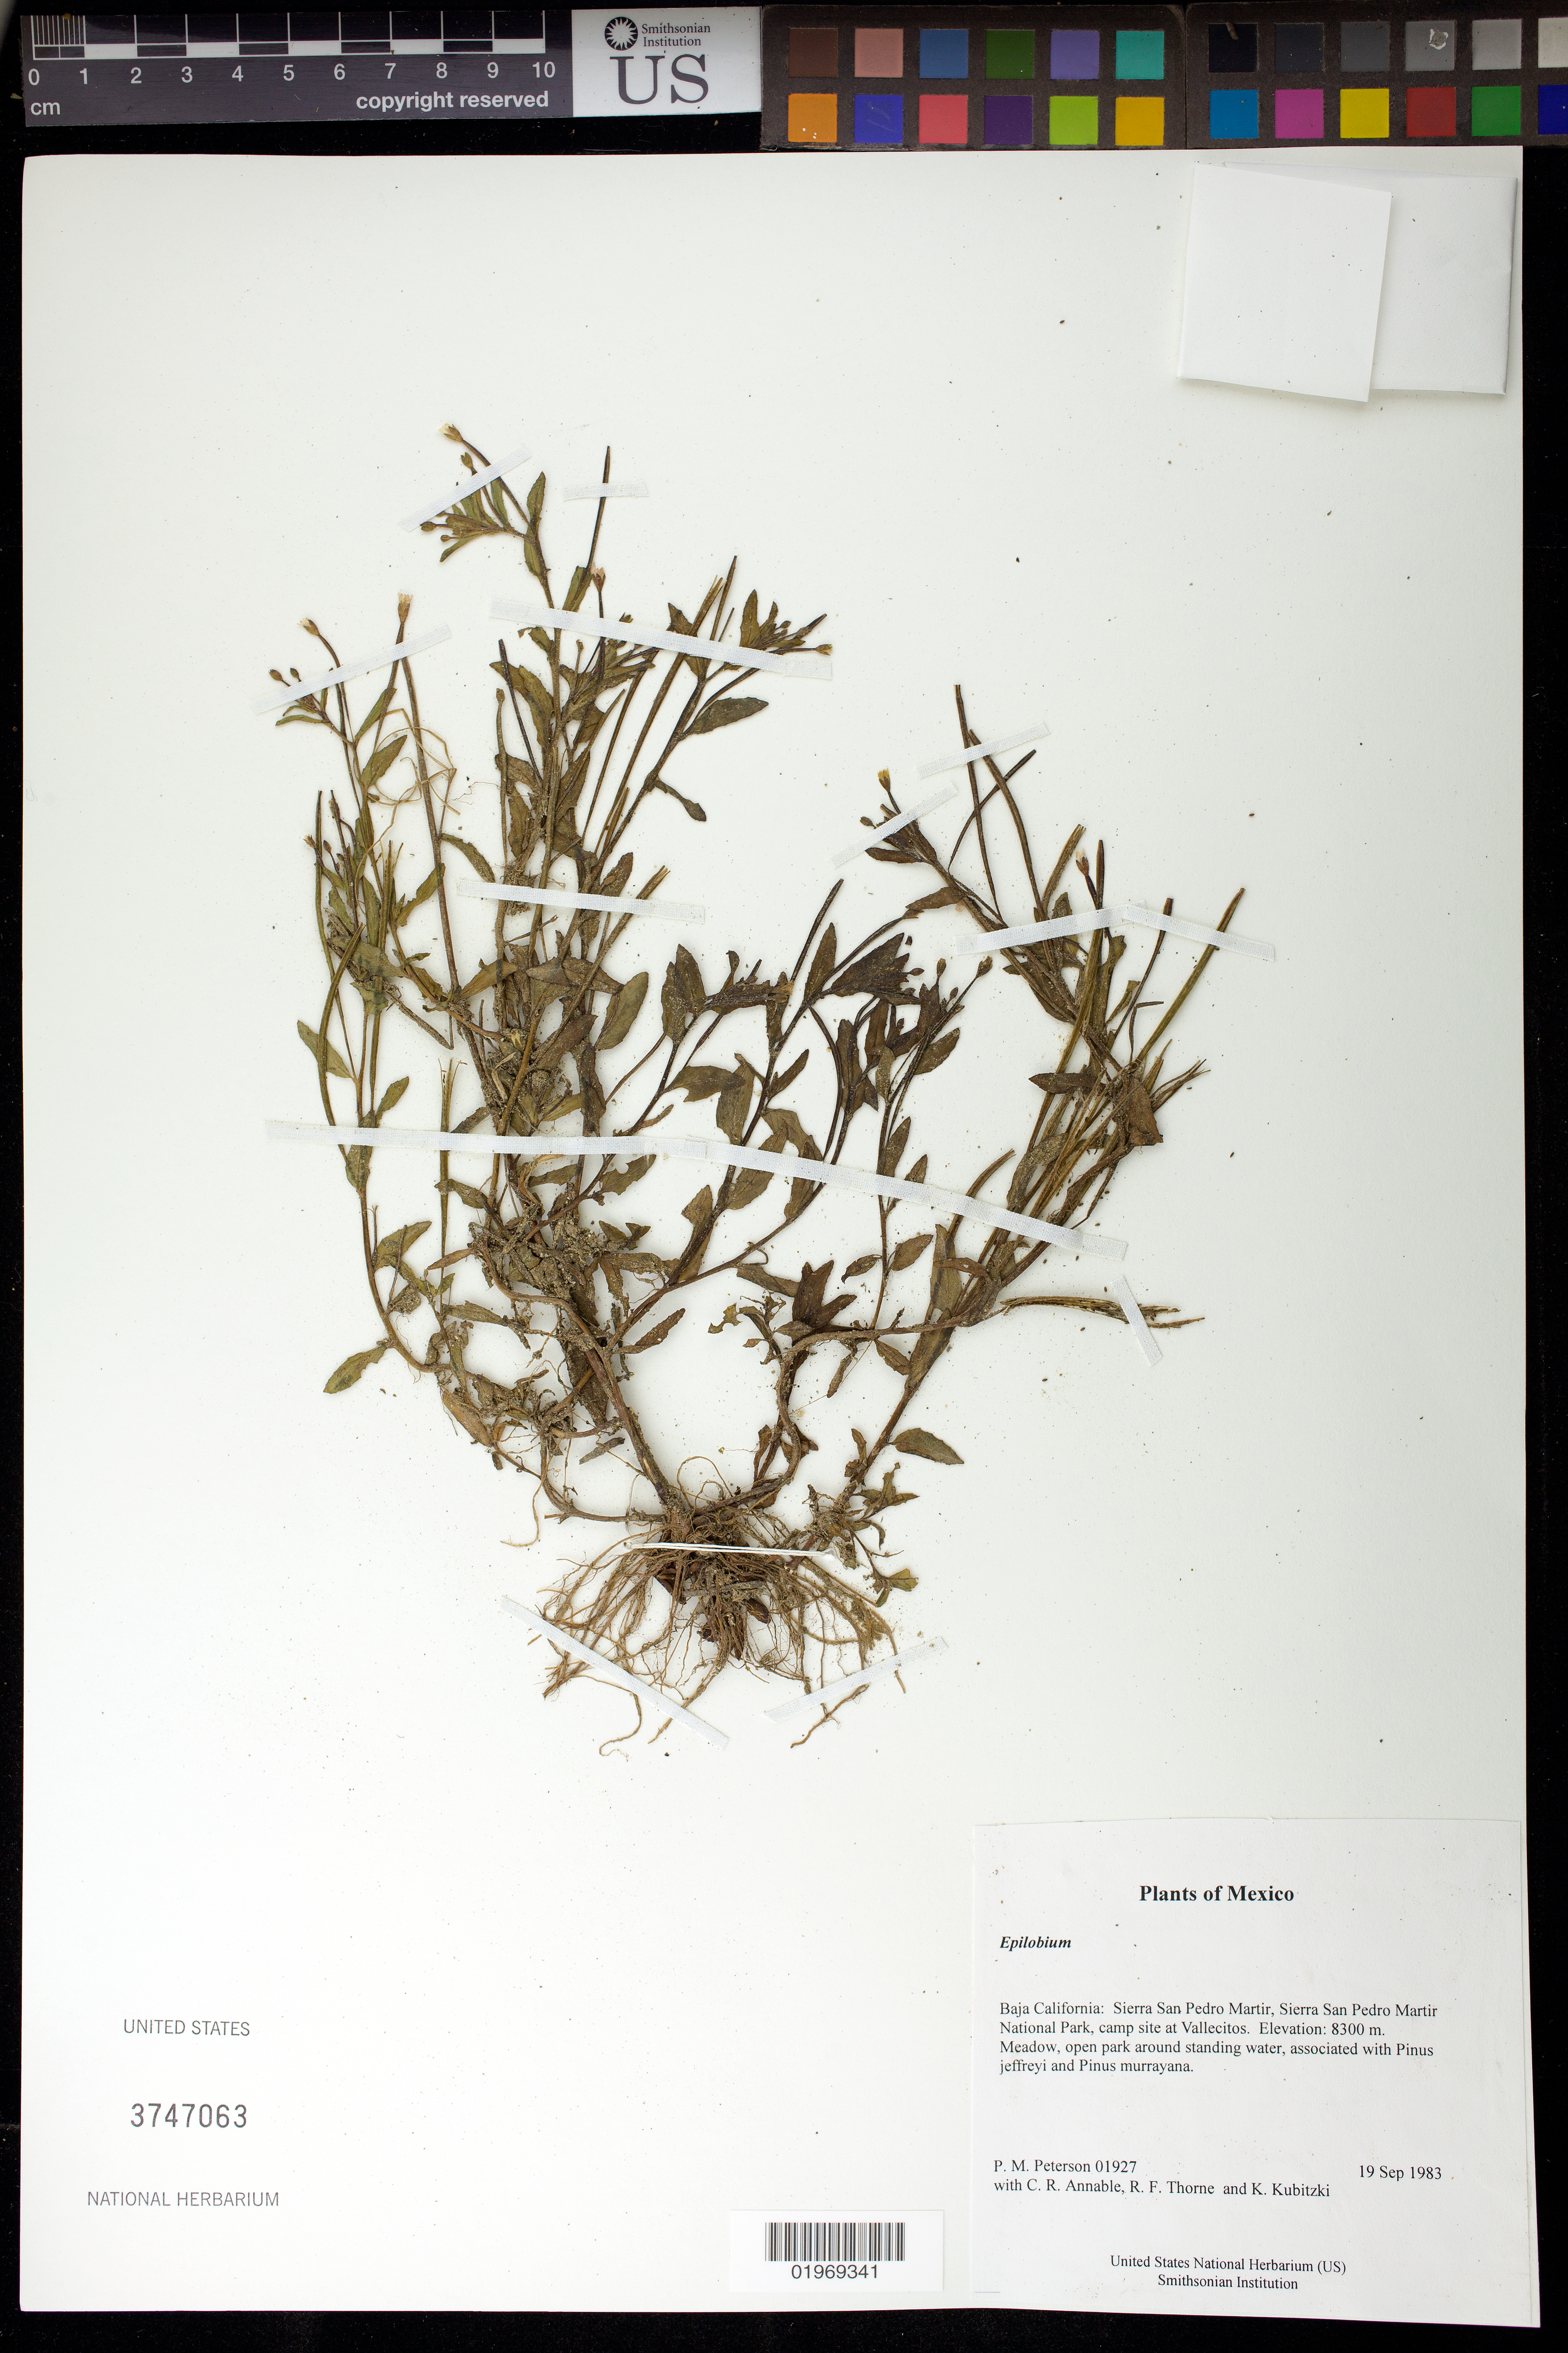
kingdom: Plantae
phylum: Tracheophyta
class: Magnoliopsida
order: Myrtales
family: Onagraceae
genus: Epilobium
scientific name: Epilobium glaberrimum subsp. glaberrimum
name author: Barbey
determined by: Wagner, W. L., (BOT), Smithsonian Institution - National Museum of Natural History (UNITED STATES)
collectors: P. M. Peterson, C. R. Annable, R. F. Thorne & K. Kubitzki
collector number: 01927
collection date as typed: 19 Sep 1983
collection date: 1983-09-19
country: Mexico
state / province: Baja California Norte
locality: Sierra San Pedro Martir, Sierra San Pedro Martir National Park, camp site at Vallecitos.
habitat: Meadow, open park around standing water, associated with Pinus jeffreyi and Pinus murrayana.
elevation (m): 8300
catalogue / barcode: US 3747063